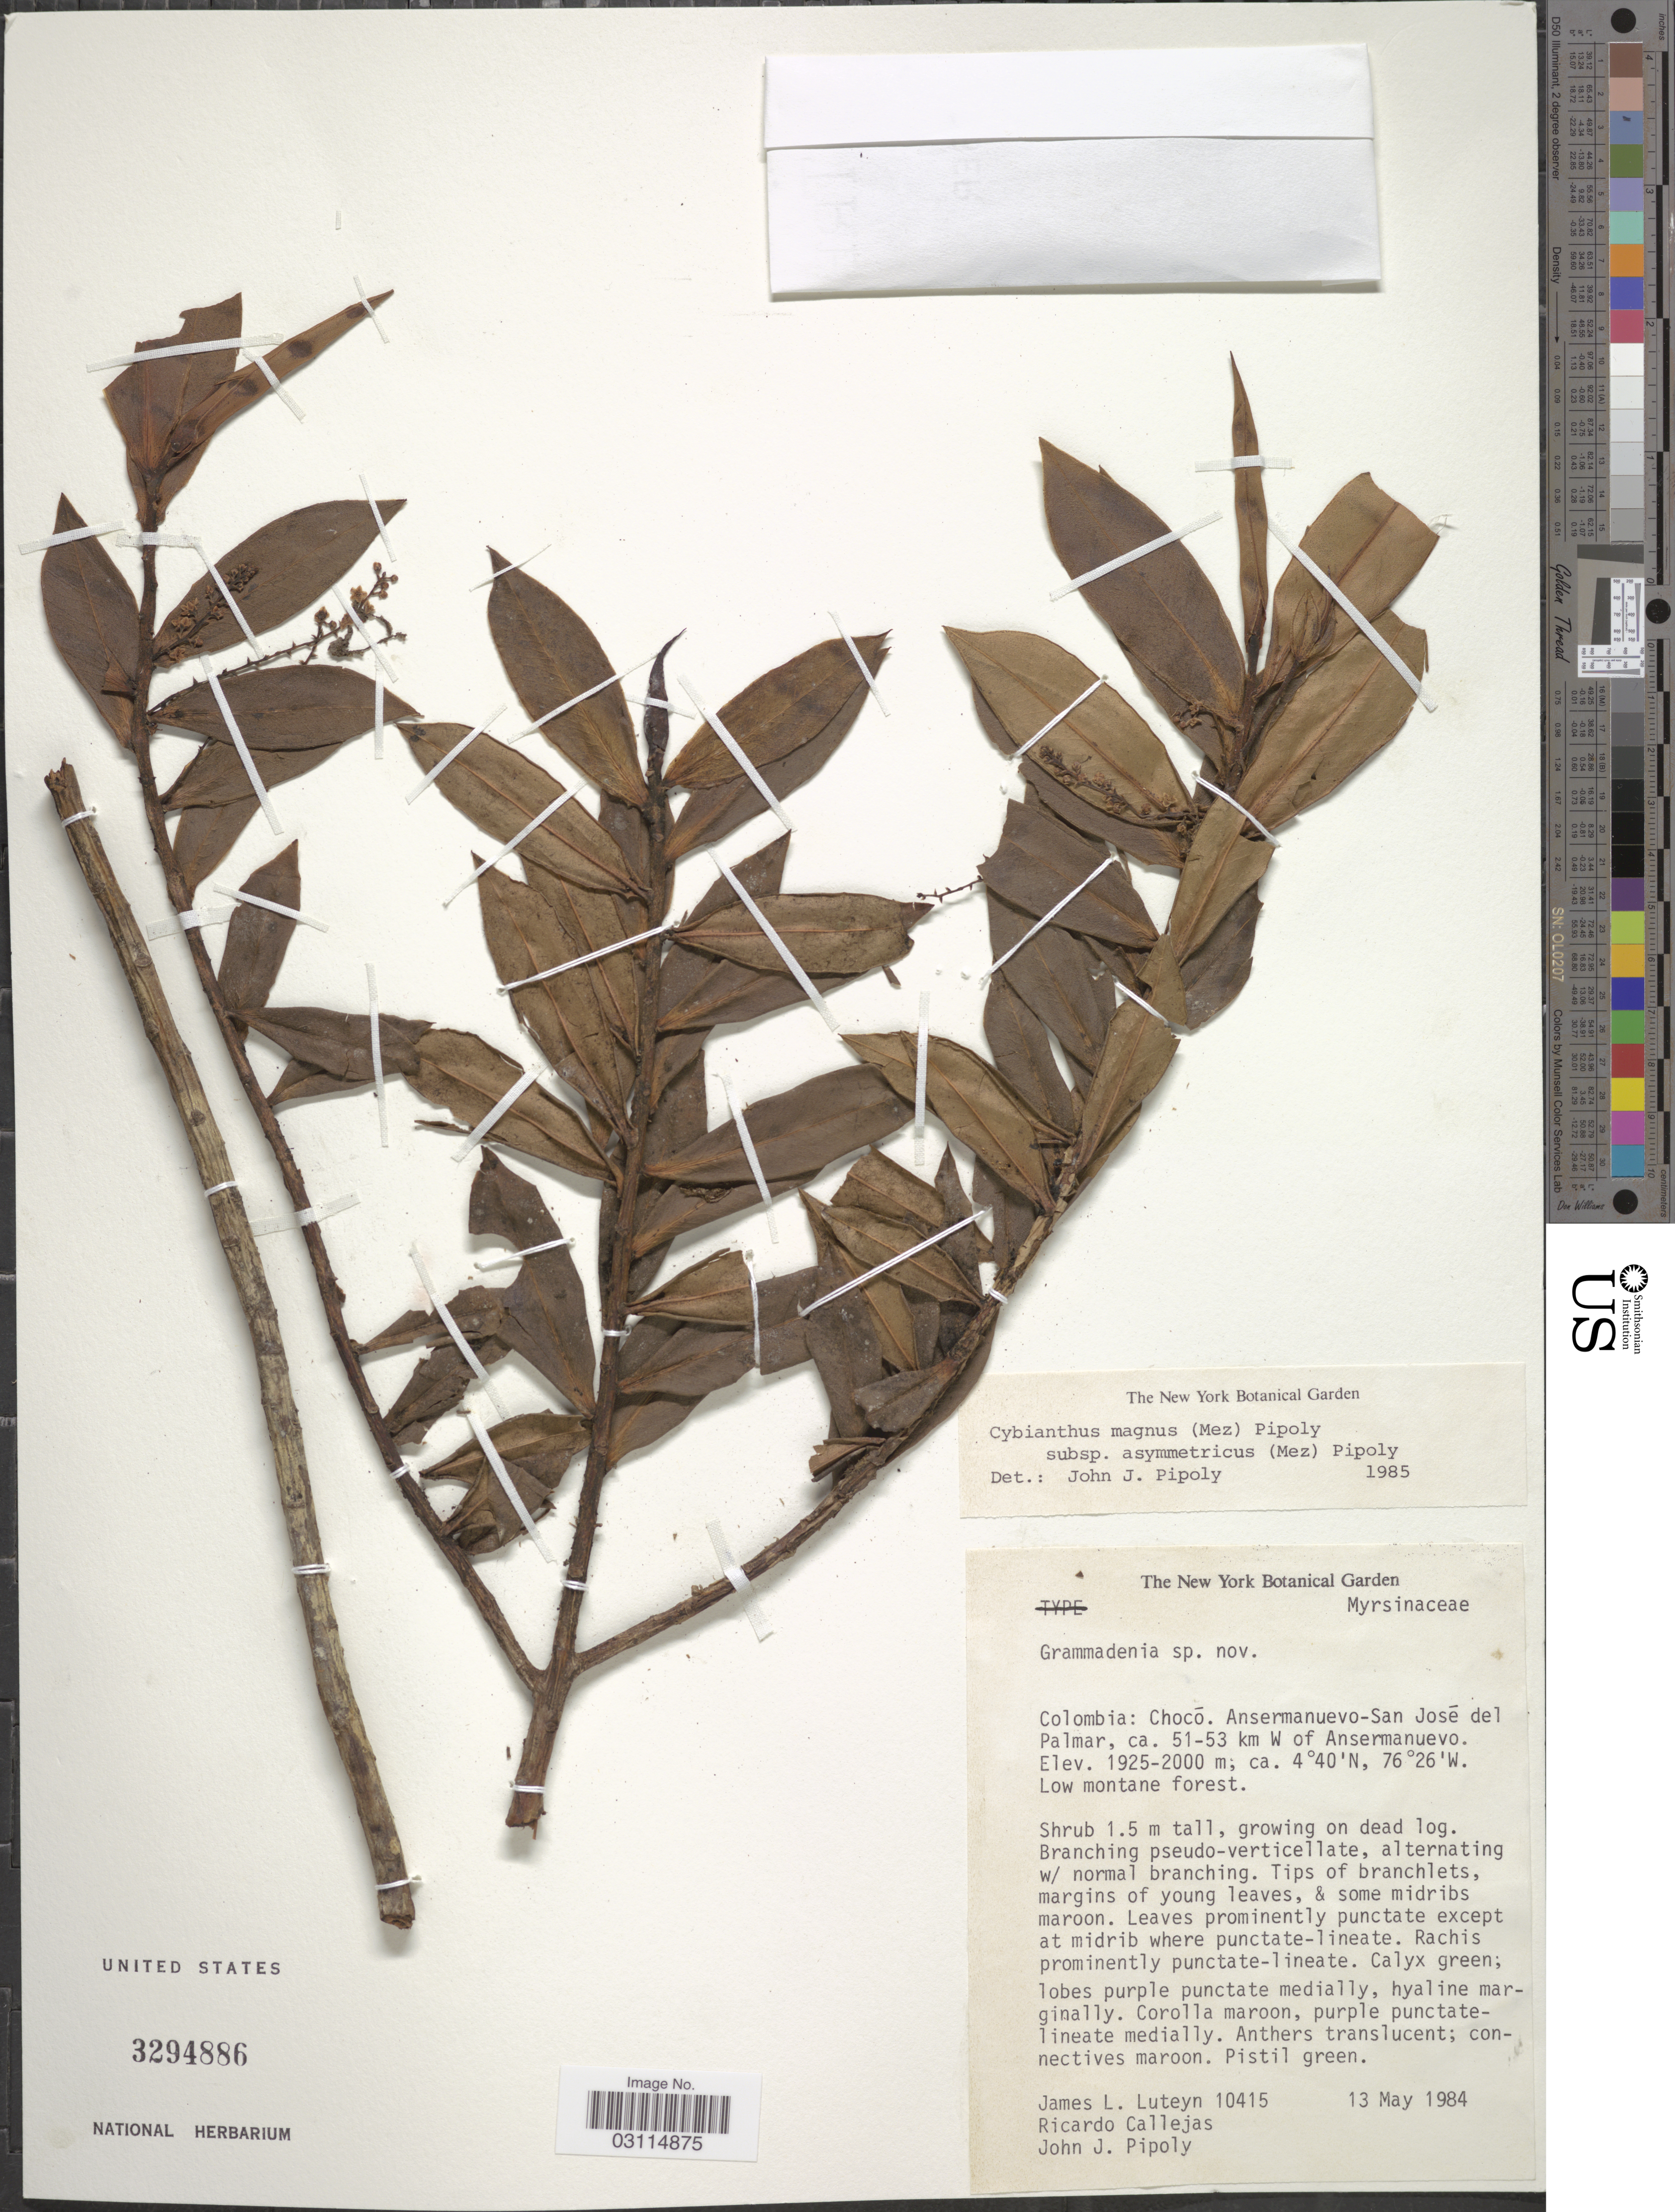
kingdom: Plantae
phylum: Tracheophyta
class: Magnoliopsida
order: Ericales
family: Primulaceae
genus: Cybianthus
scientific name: Cybianthus magnus subsp. asymmetricus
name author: (Mez) Pipoly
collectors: J. Luteyn, R. Callejas & J. J. Pipoly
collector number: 10415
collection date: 1984-05-13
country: Colombia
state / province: Chocó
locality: Ansermanuevo-San José del Palmar, ca. 51-53 km W of Ansermanuevo.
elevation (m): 1925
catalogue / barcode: US 3294886